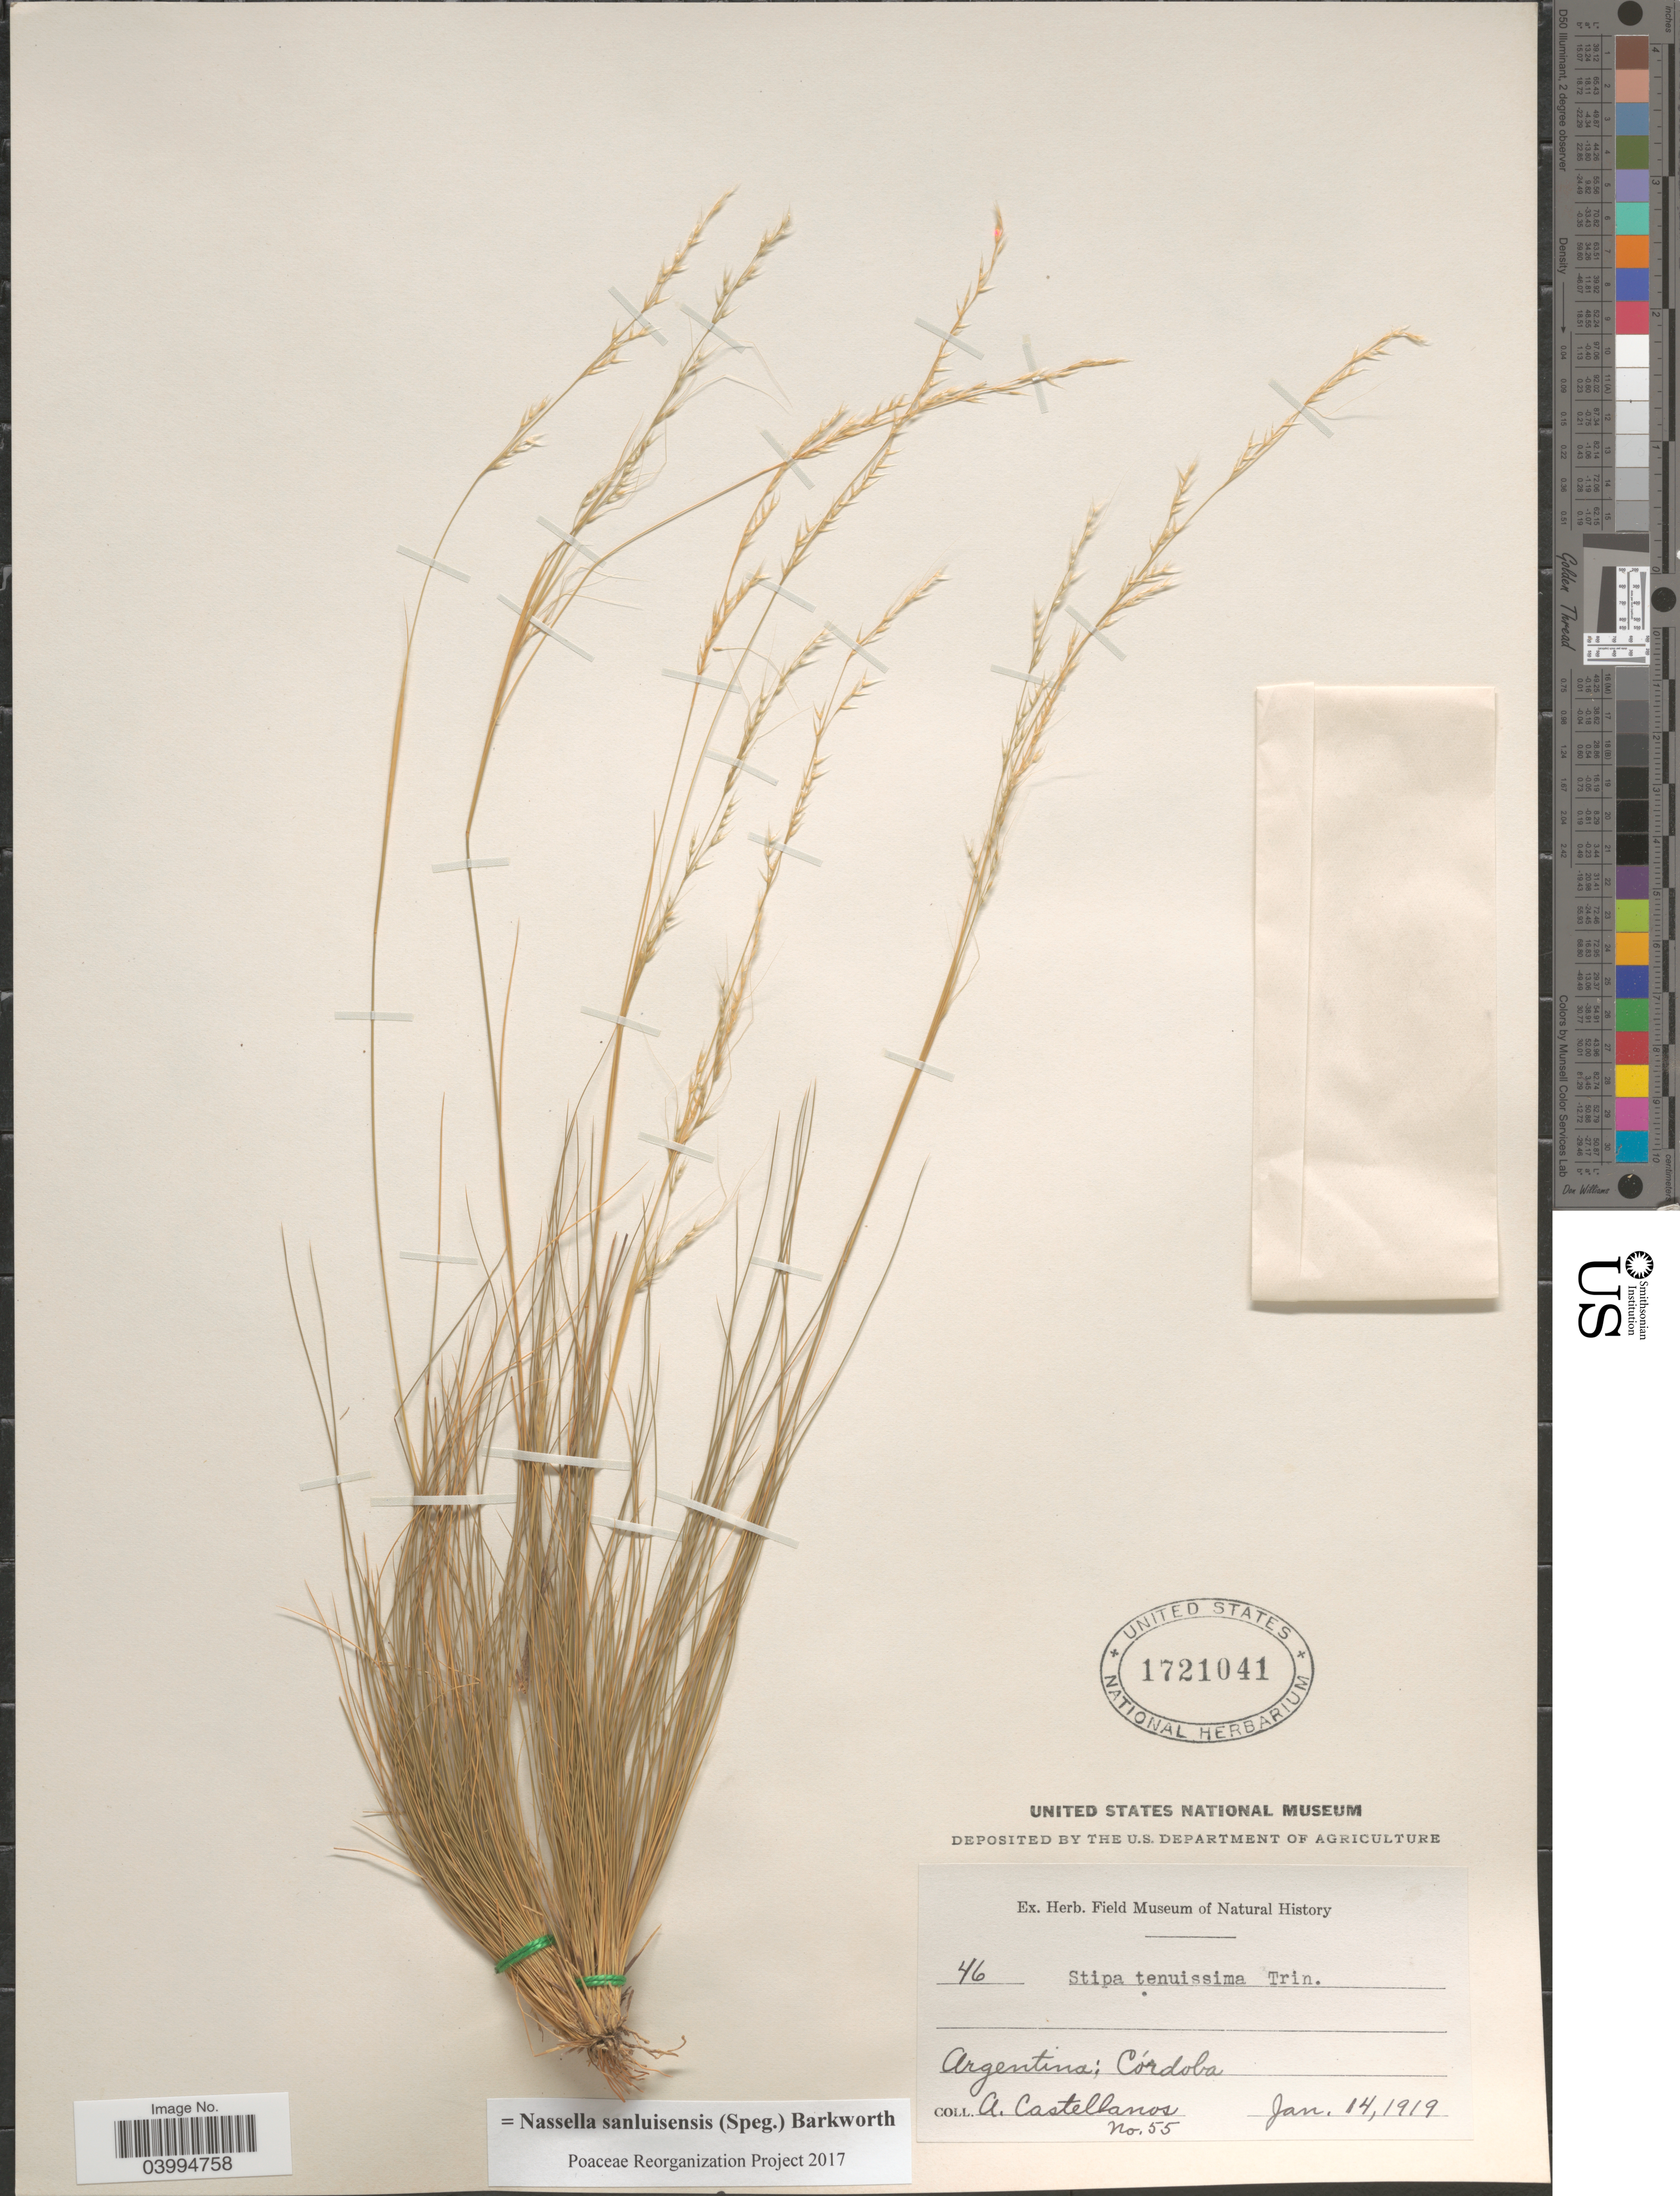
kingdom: Plantae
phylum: Tracheophyta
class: Liliopsida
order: Poales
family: Poaceae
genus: Nassella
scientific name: Nassella sanluisensis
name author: (Speg.) Barkworth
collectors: A. Castellanos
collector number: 55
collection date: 1919-01-14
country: Argentina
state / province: Cordoba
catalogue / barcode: US 1721041